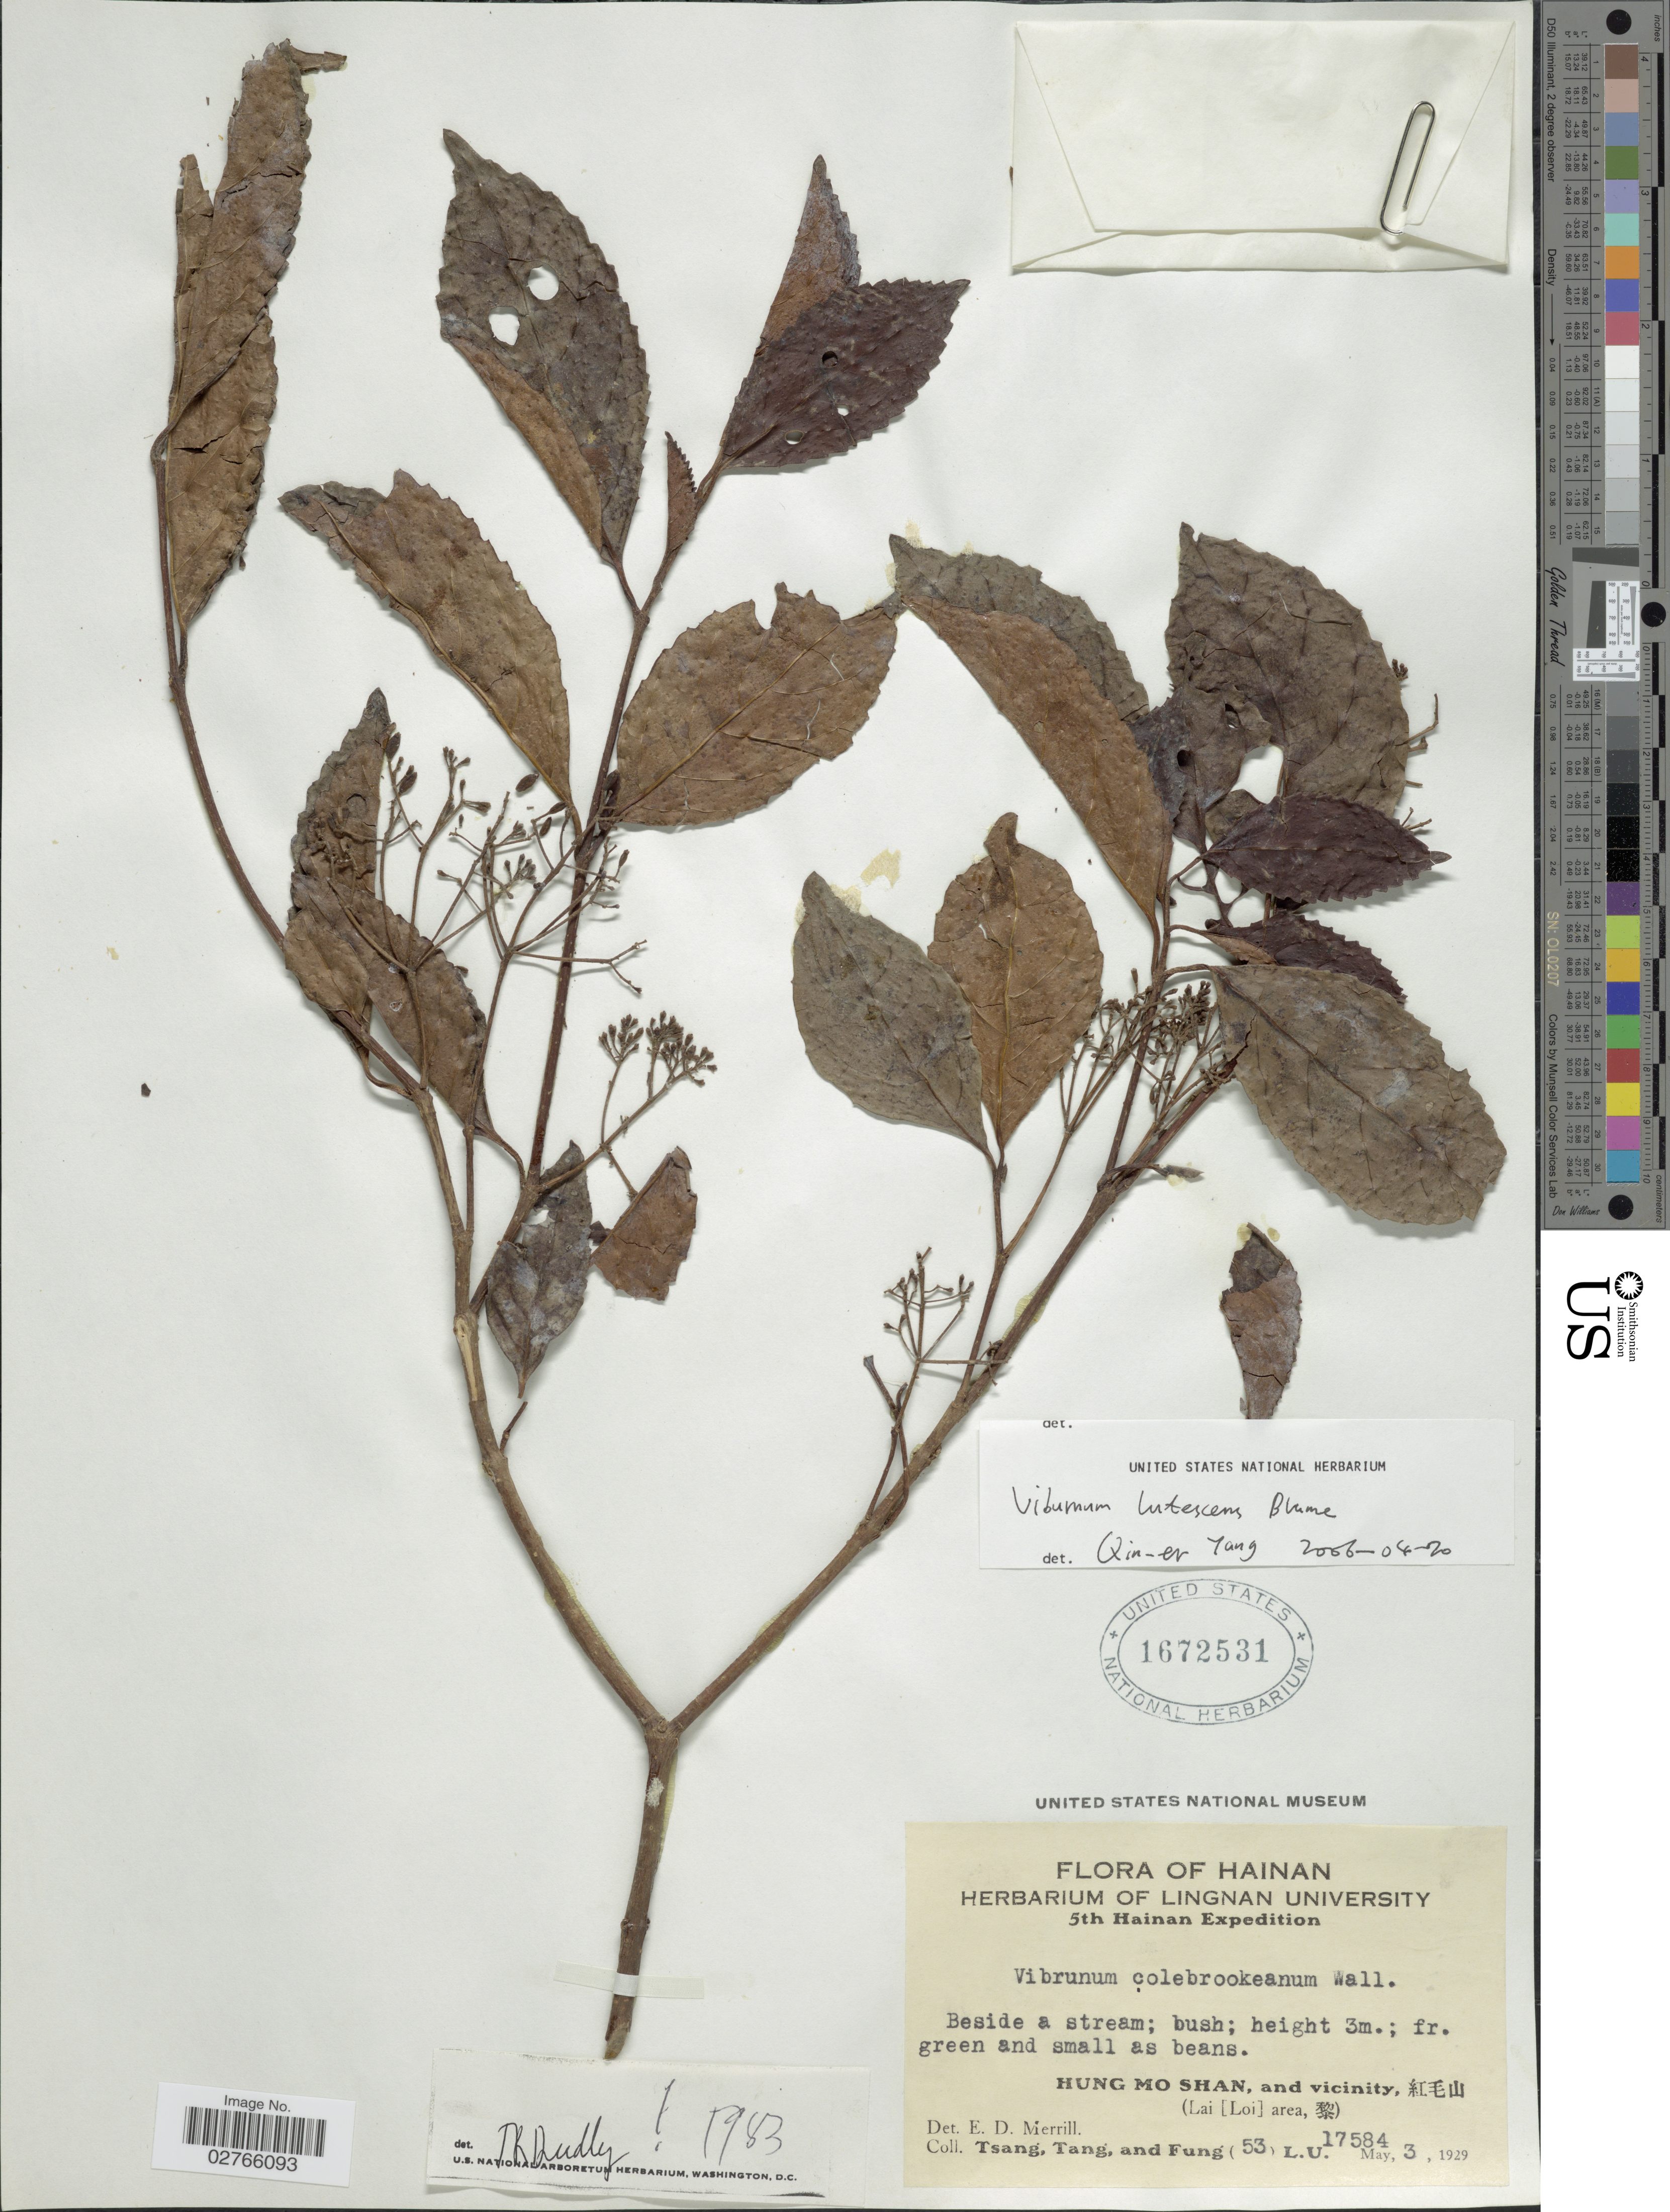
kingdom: Plantae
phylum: Tracheophyta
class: Magnoliopsida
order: Dipsacales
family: Viburnaceae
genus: Viburnum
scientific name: Viburnum lutescens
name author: Blume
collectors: -. T'sang, -- Tang & Fung, --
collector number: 53L.U.17584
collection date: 1929-05-03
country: China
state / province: Hainan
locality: Hung Mo Shan, and vicinity (Lao [Loi] area).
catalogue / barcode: US 1672531